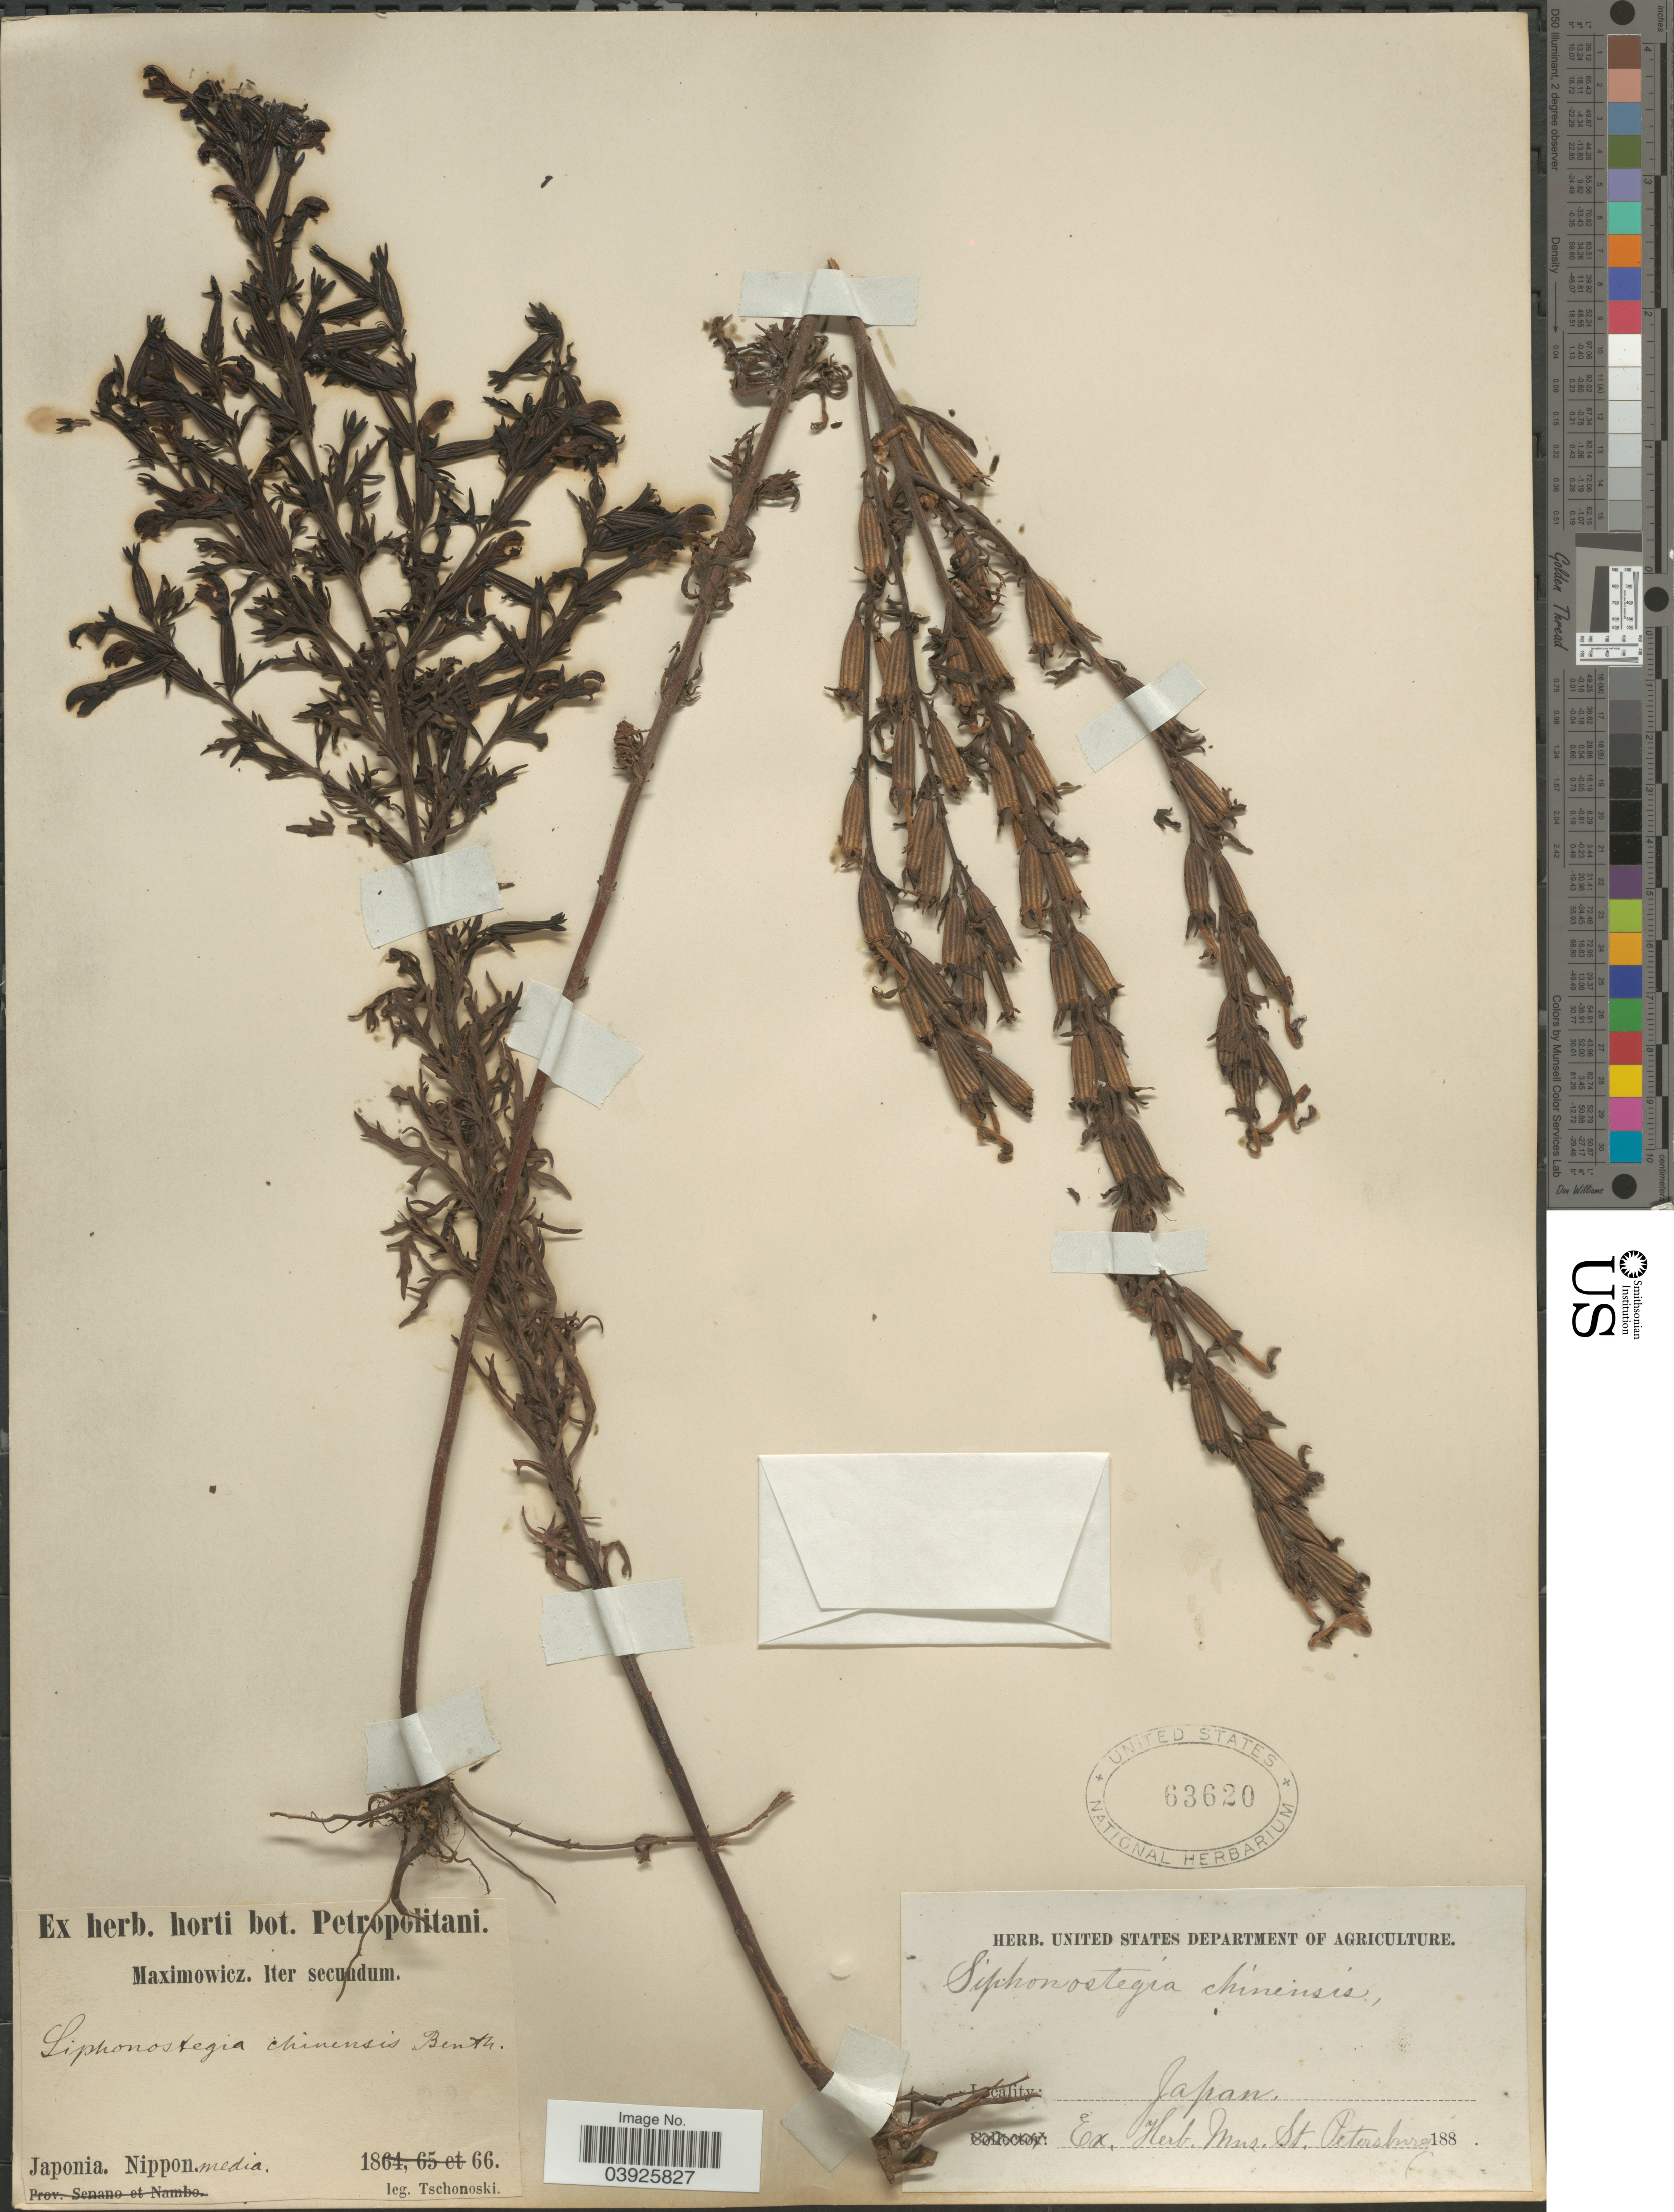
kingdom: Plantae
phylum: Tracheophyta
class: Magnoliopsida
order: Lamiales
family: Orobanchaceae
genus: Siphonostegia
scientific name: Siphonostegia chinensis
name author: Benth.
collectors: -. Tschonoski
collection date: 1866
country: Japan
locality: Japonia. Nippon. media.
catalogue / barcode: US 63620